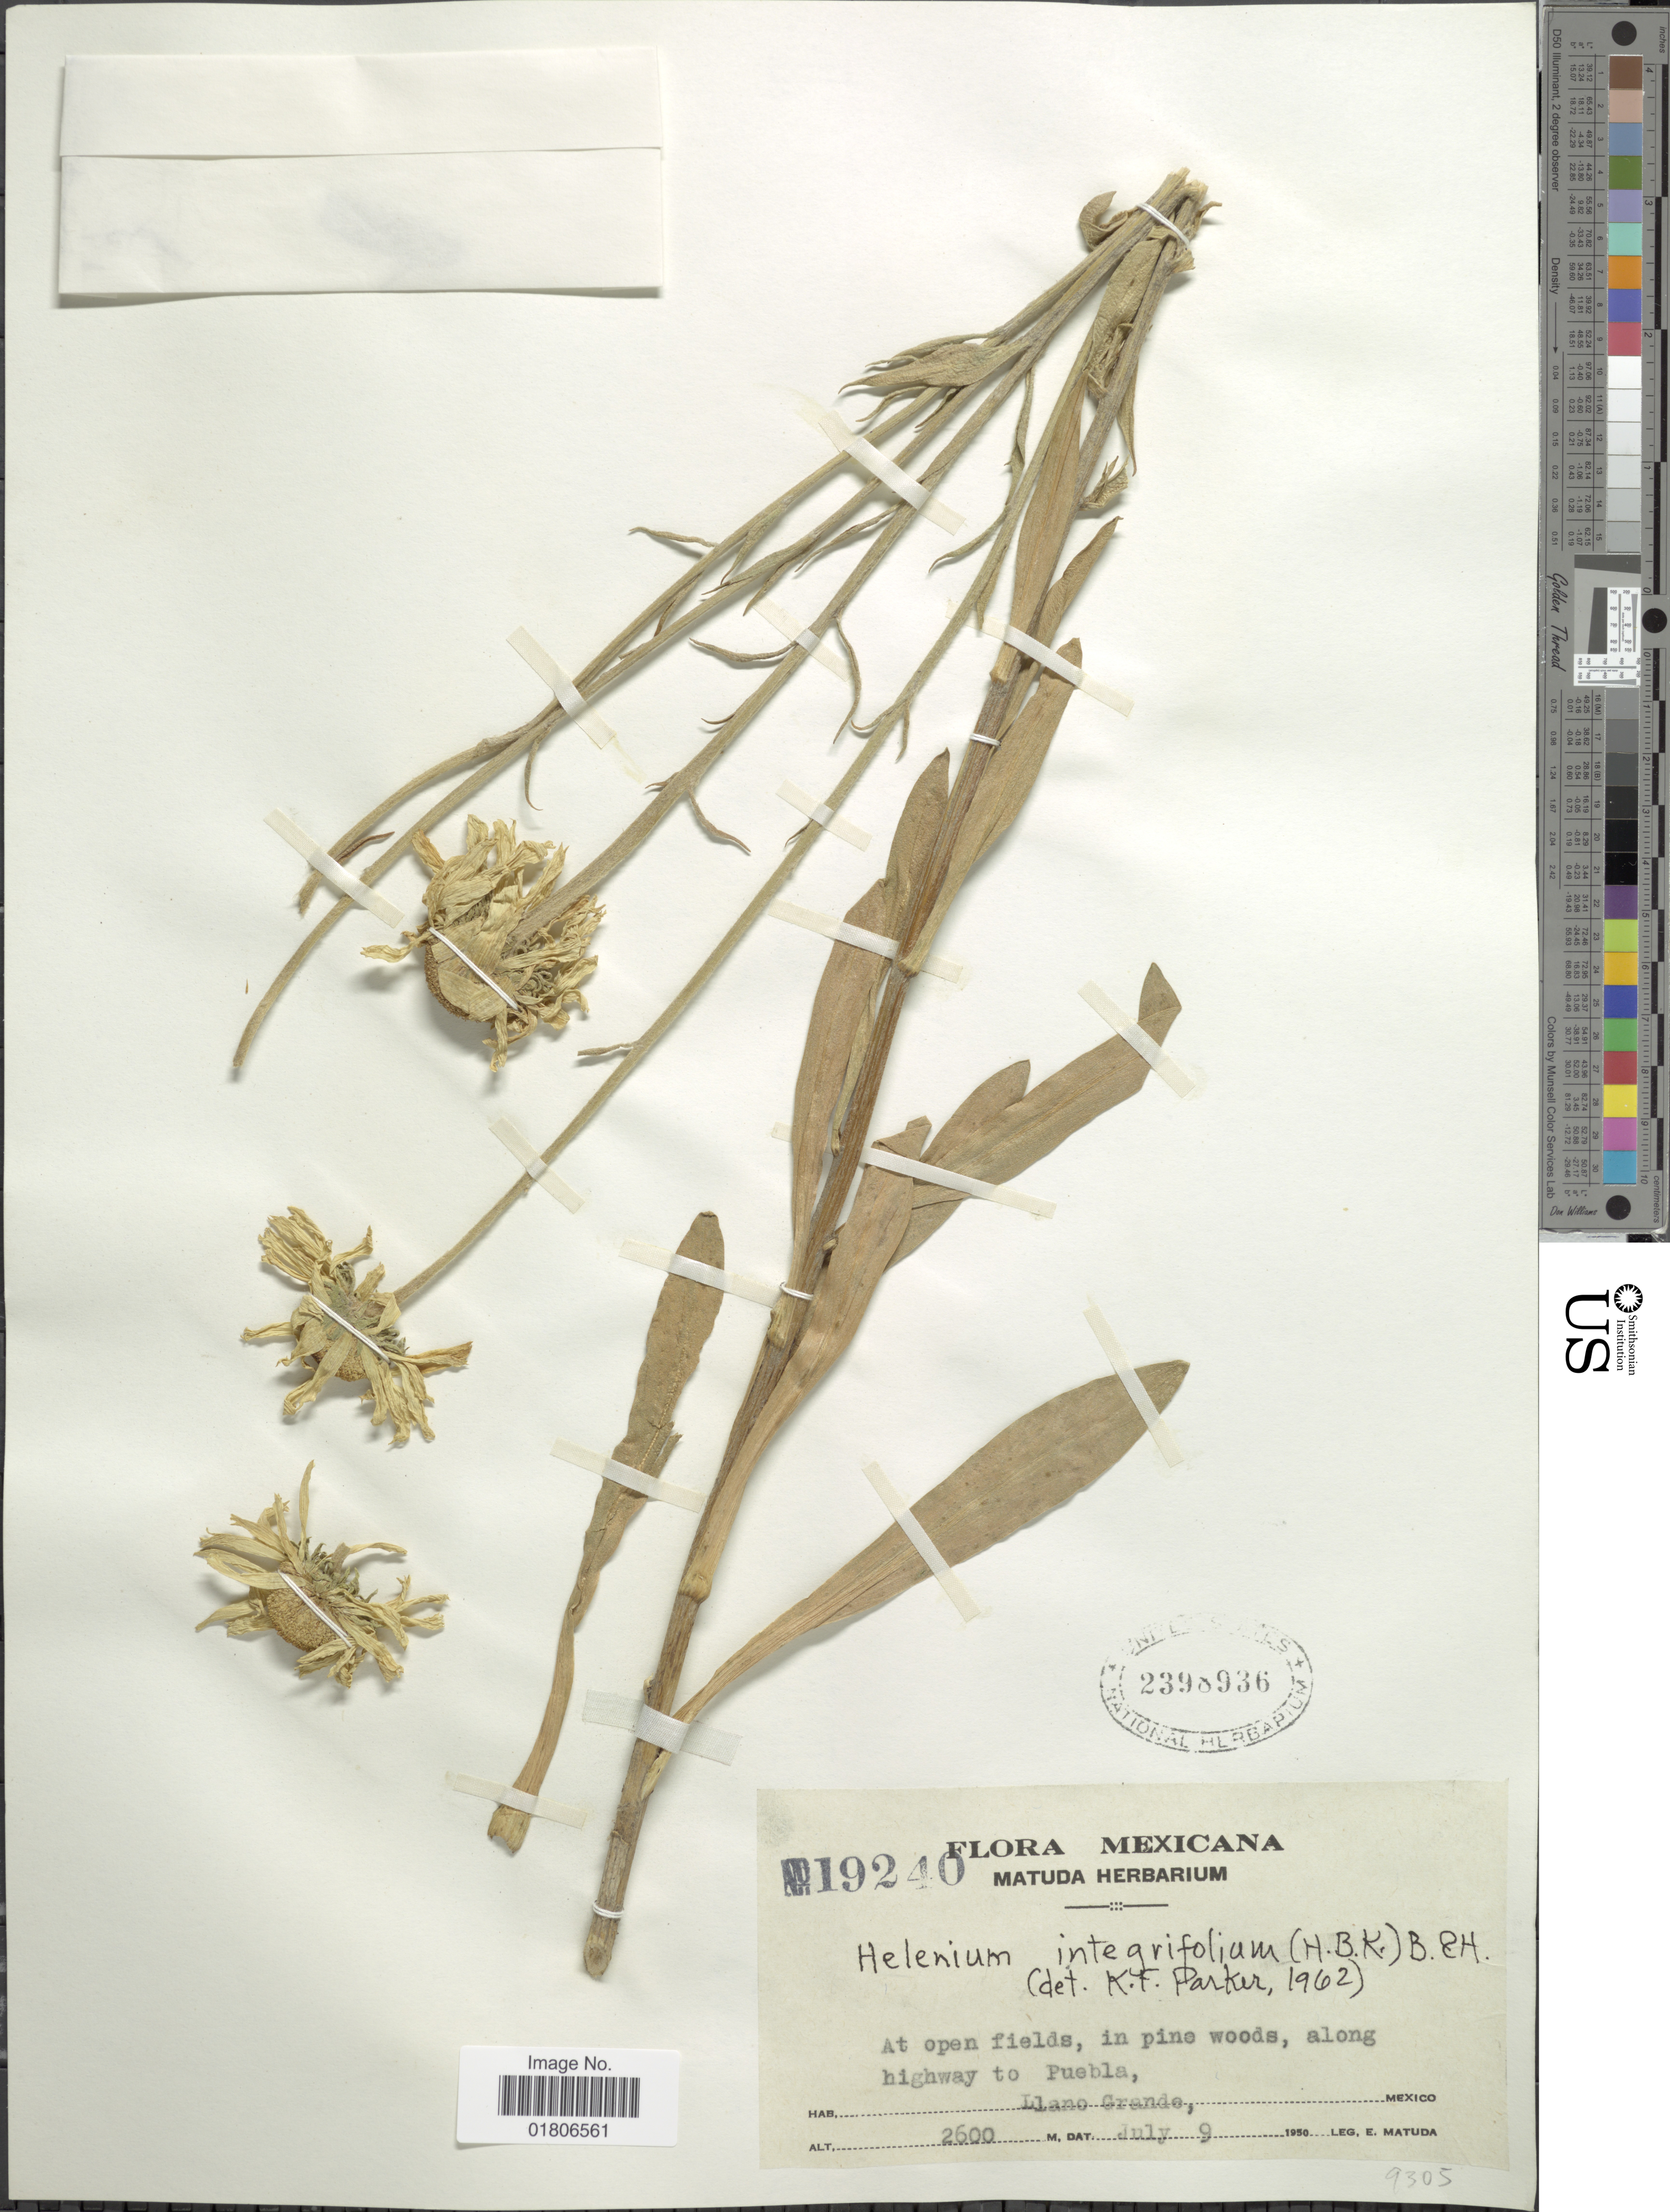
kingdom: Plantae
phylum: Tracheophyta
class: Magnoliopsida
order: Asterales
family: Asteraceae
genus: Helenium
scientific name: Helenium integrifolium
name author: Sessé & Moc.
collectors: E. Matuda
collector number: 19240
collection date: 1950-07-09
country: Mexico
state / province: Puebla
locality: Along highway to Puebla, Llano Grande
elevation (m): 2600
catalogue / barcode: US 2398936